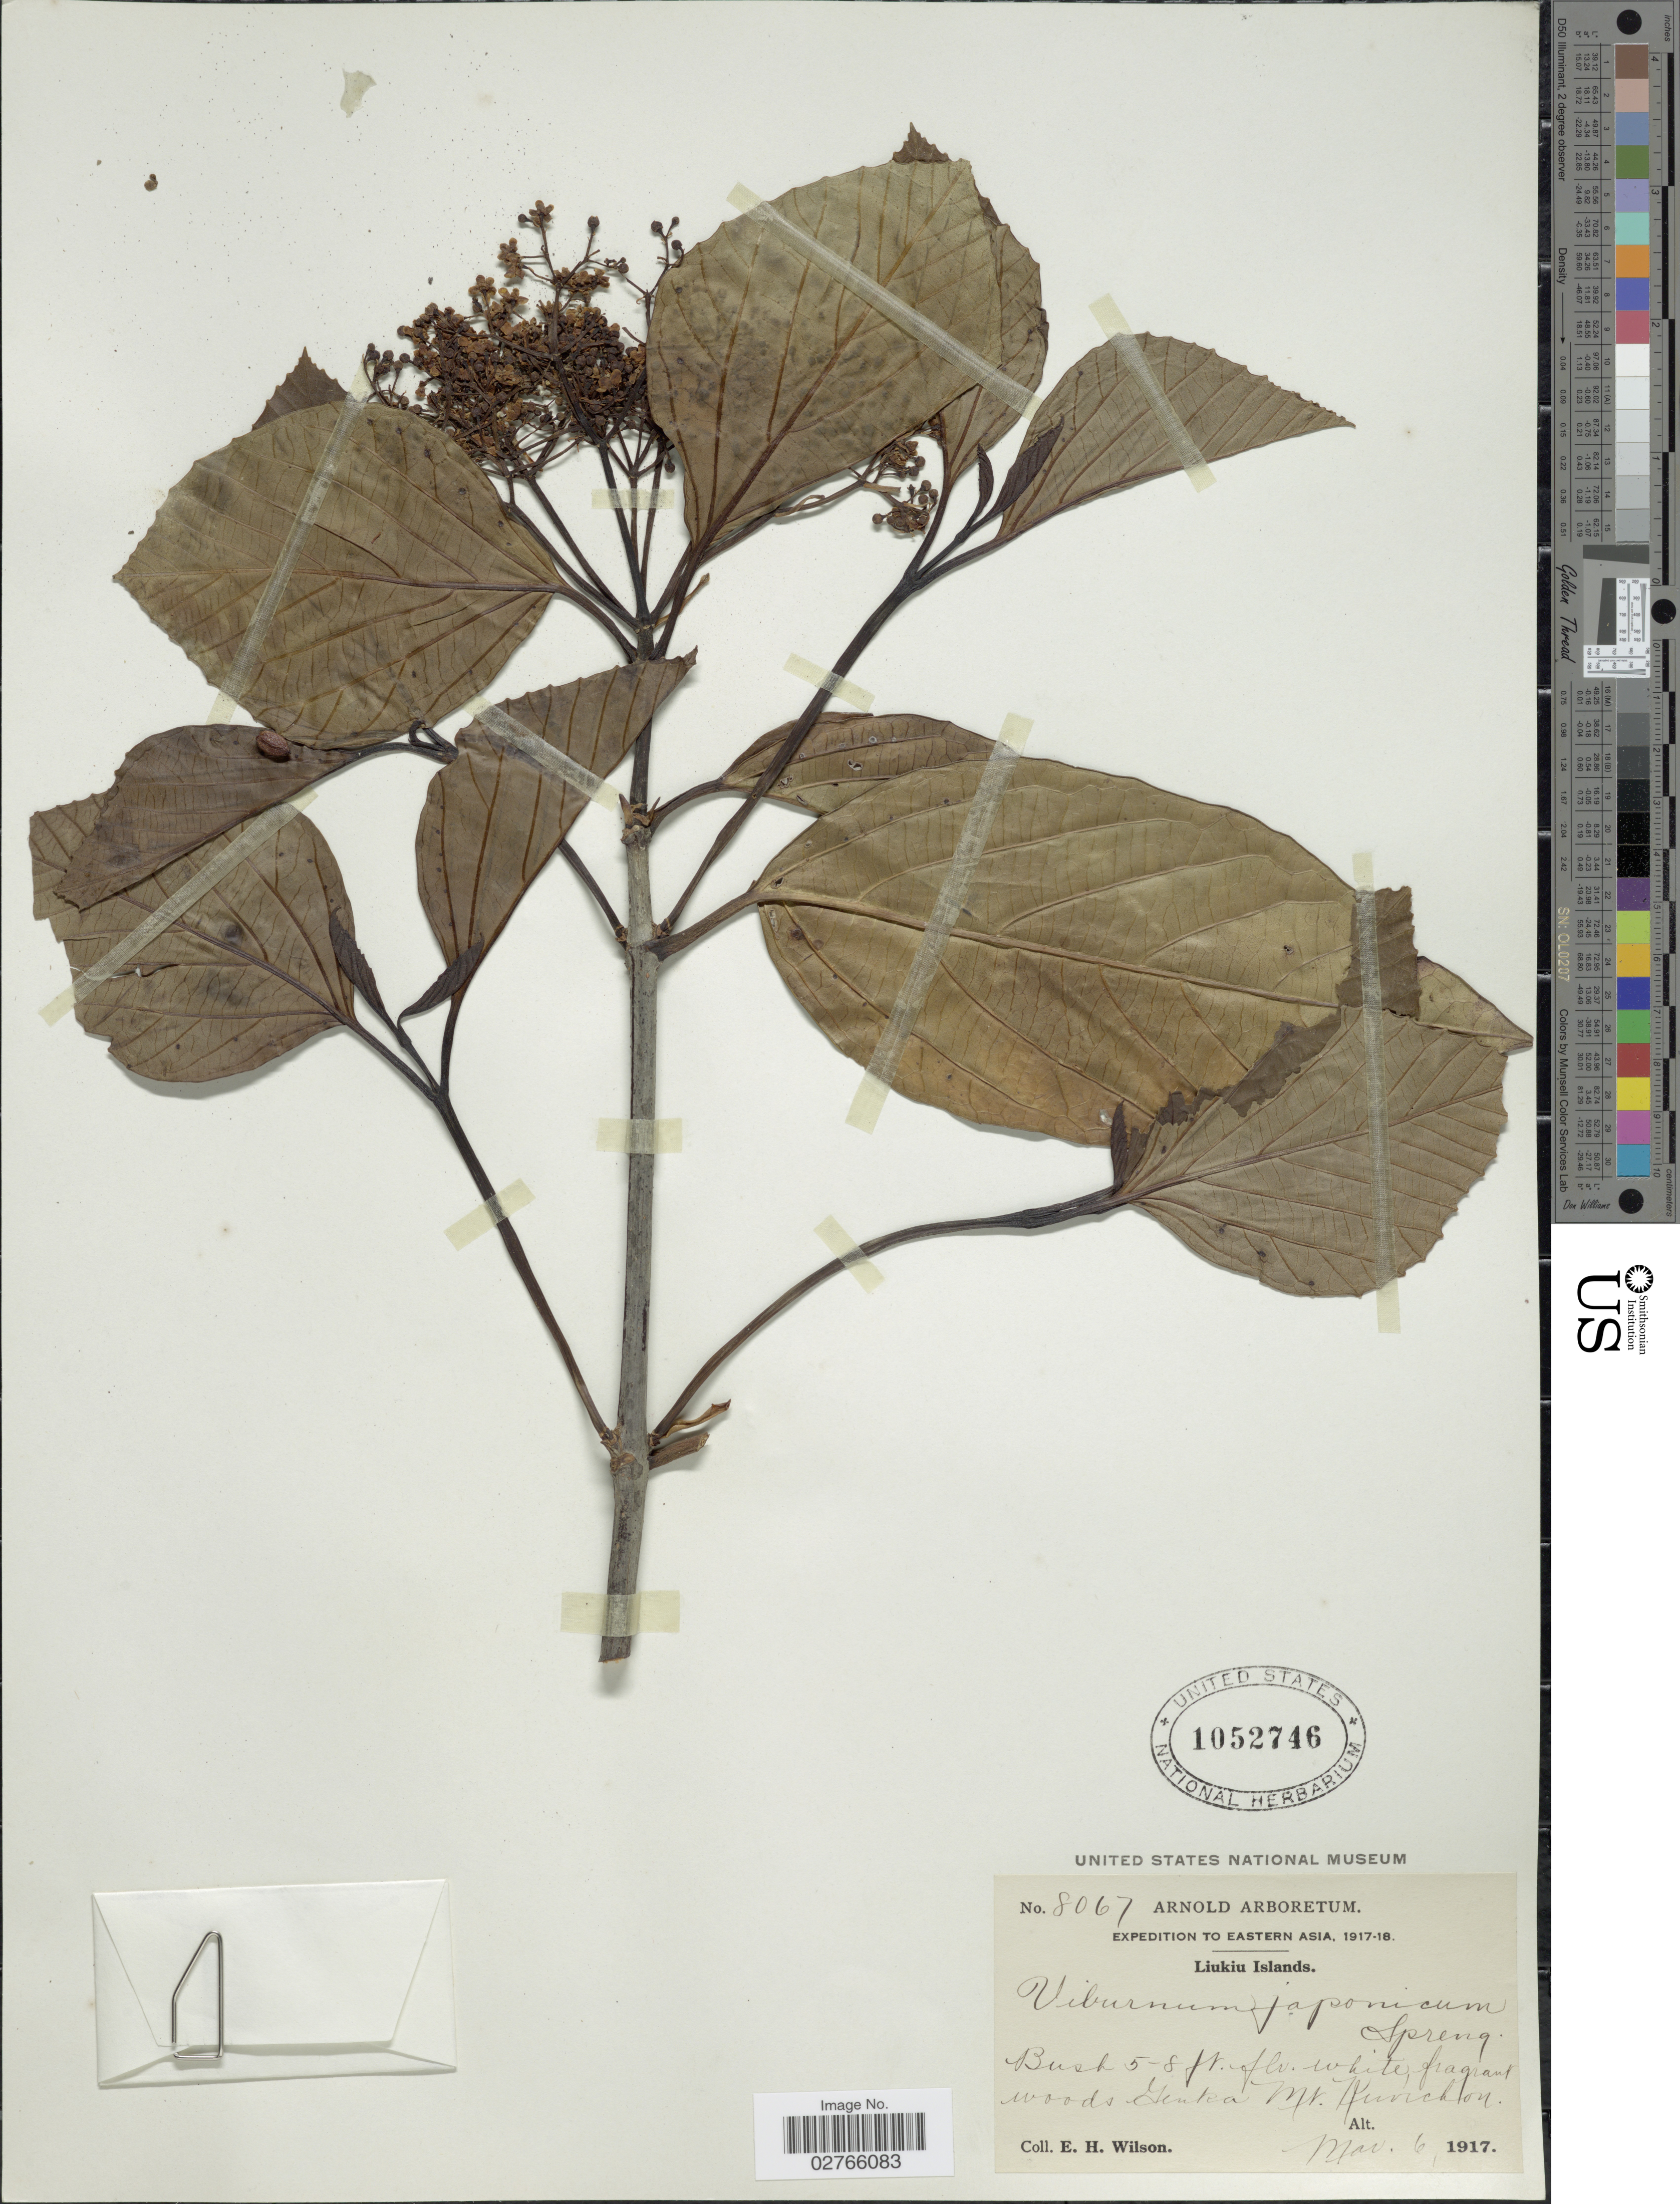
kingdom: Plantae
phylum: Tracheophyta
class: Magnoliopsida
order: Dipsacales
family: Viburnaceae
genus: Viburnum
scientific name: Viburnum japonicum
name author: (Thunb.) C.K. Spreng.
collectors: E. Wilson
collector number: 8067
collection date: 1917-05-06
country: Japan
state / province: Okinawa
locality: Eastern Asia, Liukiu Islands, fragrant woods Genku, Mt. Kunchon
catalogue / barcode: US 1052746